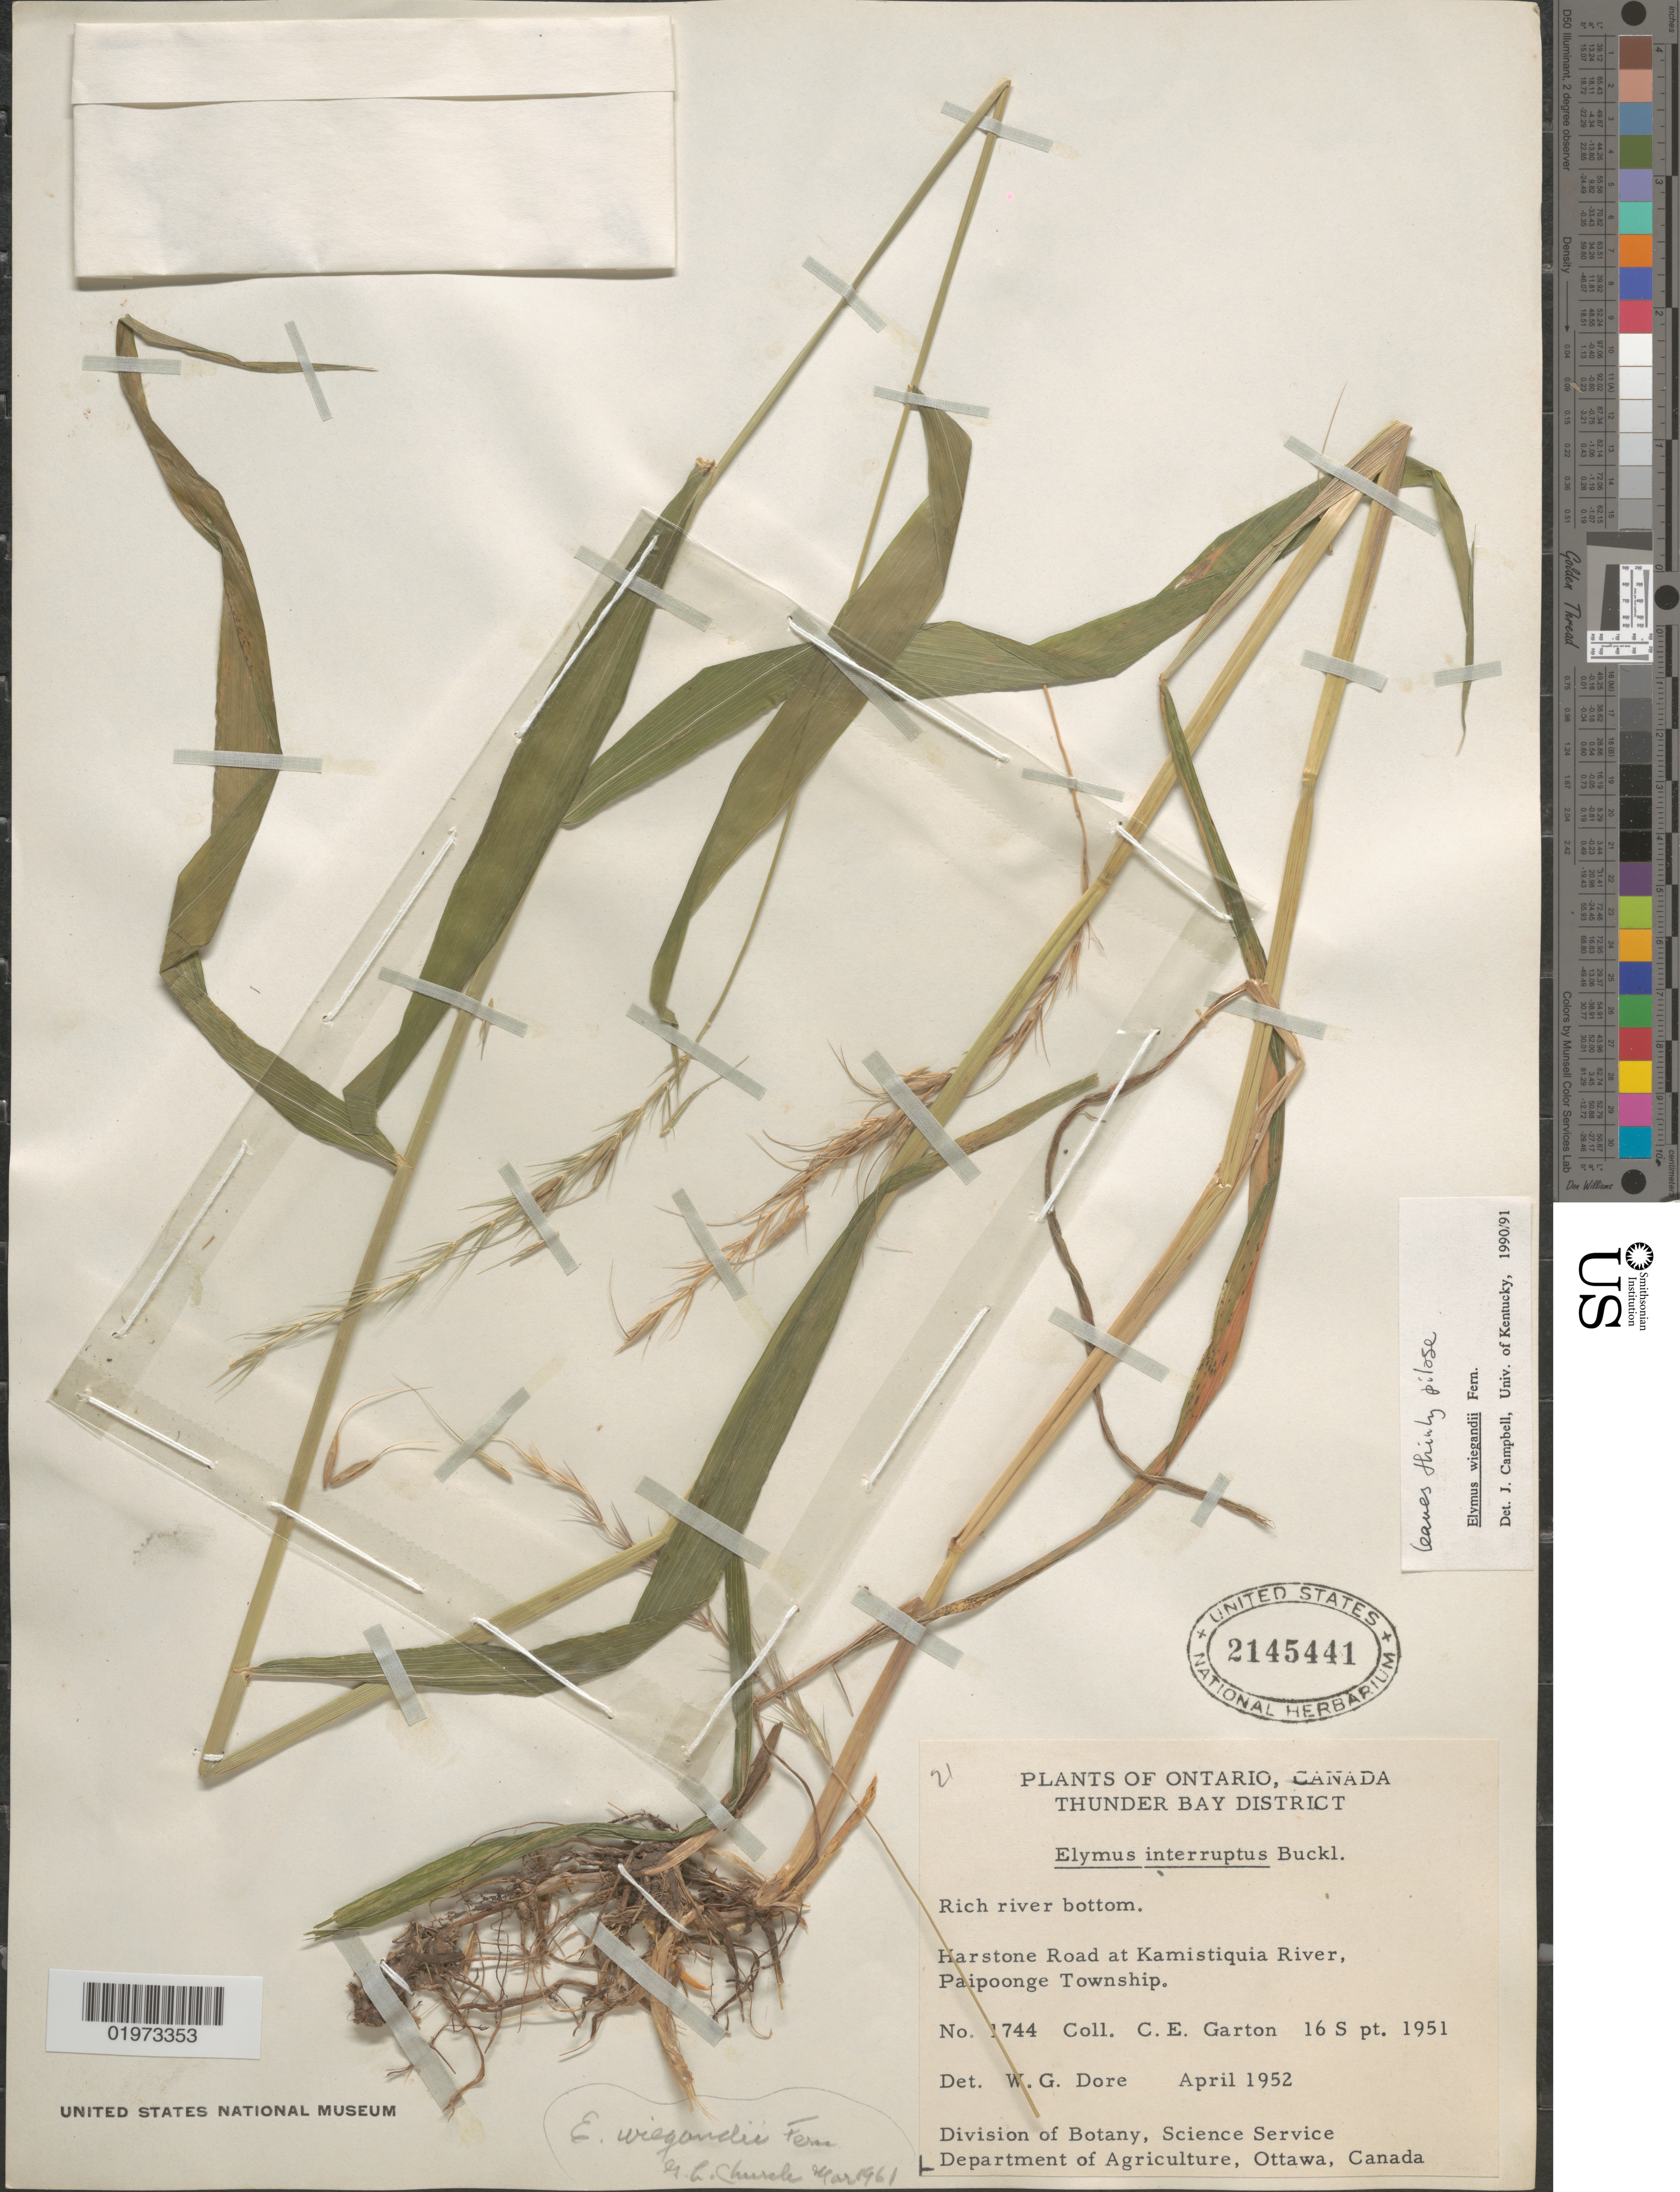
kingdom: Plantae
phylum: Tracheophyta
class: Liliopsida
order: Poales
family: Poaceae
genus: Elymus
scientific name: Elymus wiegandii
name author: Fernald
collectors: C. E. Garton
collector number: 1744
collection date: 1951-09-16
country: Canada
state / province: Ontario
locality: Thunder Bay District. Rich river bottom. Harstone Road at Kamistiquia River, Paipoonge Township.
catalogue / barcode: US 2145441